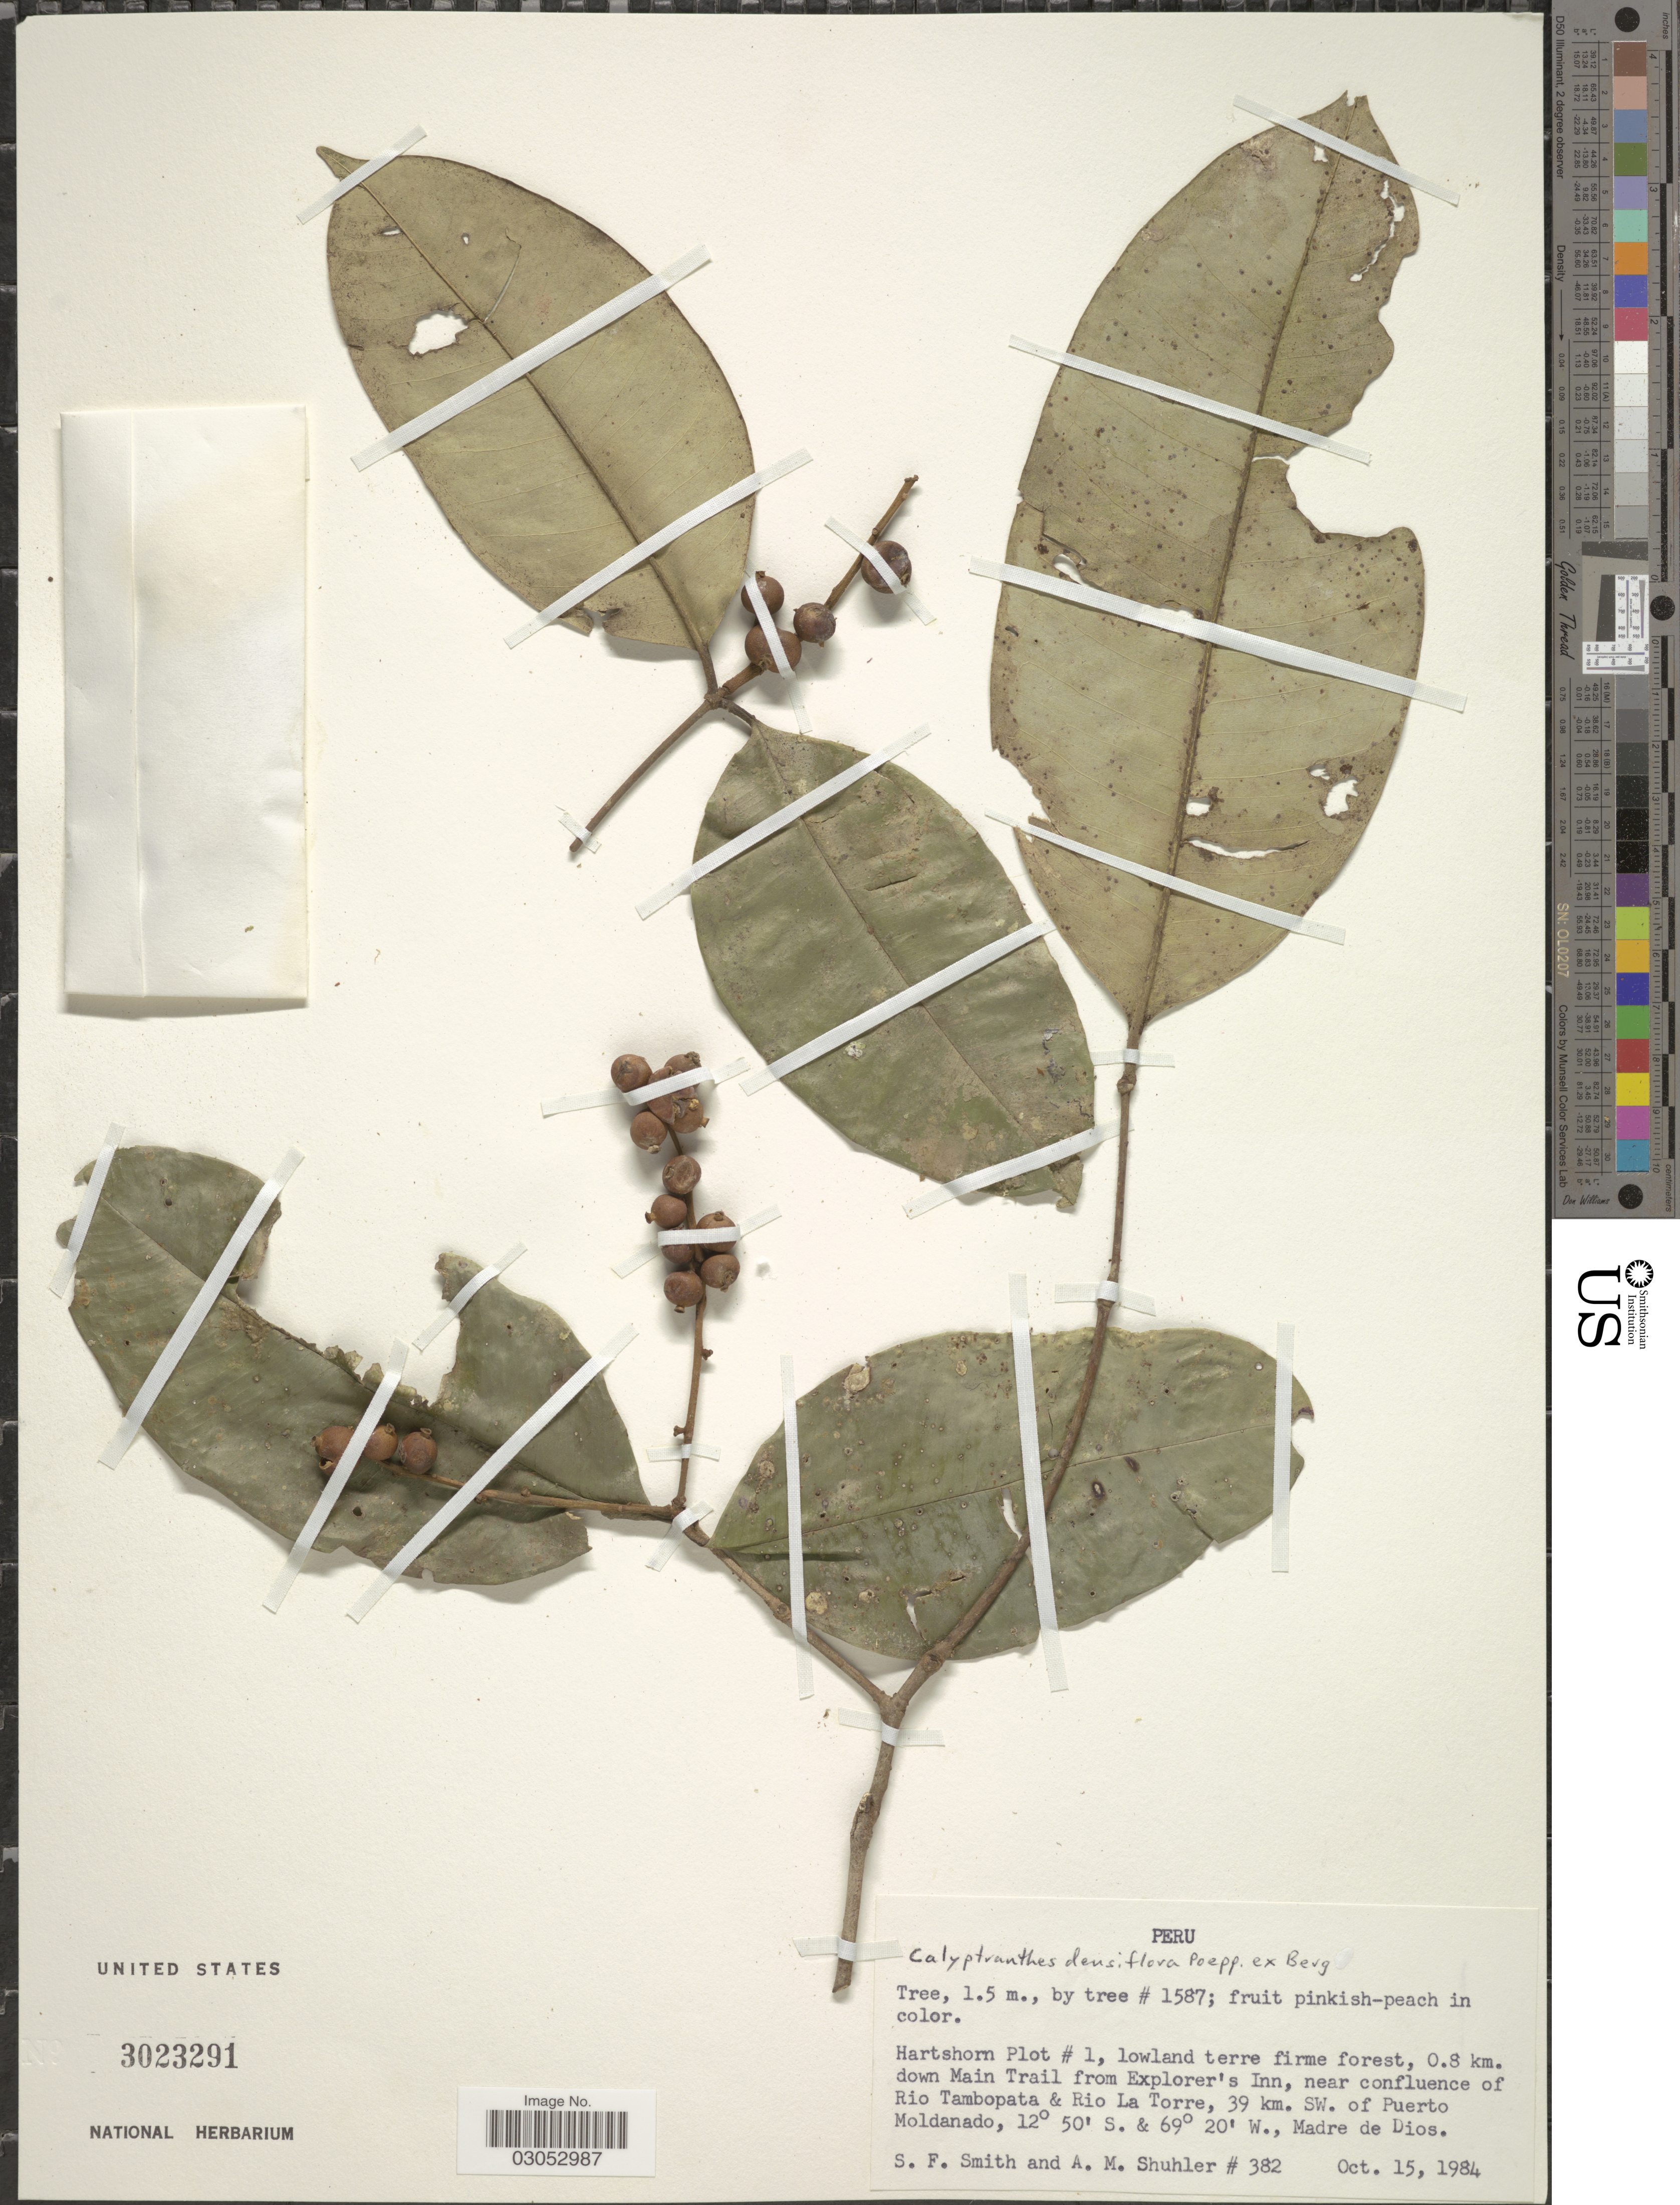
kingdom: Plantae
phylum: Tracheophyta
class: Magnoliopsida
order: Myrtales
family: Myrtaceae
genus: Myrcia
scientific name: Myrcia densiflora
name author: (Poepp. ex O. Berg) A.R. Lourenço & E. Lucas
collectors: S.F. Smith & A. Shuhler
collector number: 382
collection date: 1984-10-15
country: Peru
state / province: Madre de Dios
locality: Hartshorn Plot #1, lowland terre firme forest, 0.8 km. down Main Trail from Explorer's Inn, near confluence of Rio Tambopata & Rio La Torre, 39 km. SW. of Puerto Moldanado.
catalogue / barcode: US 3023291